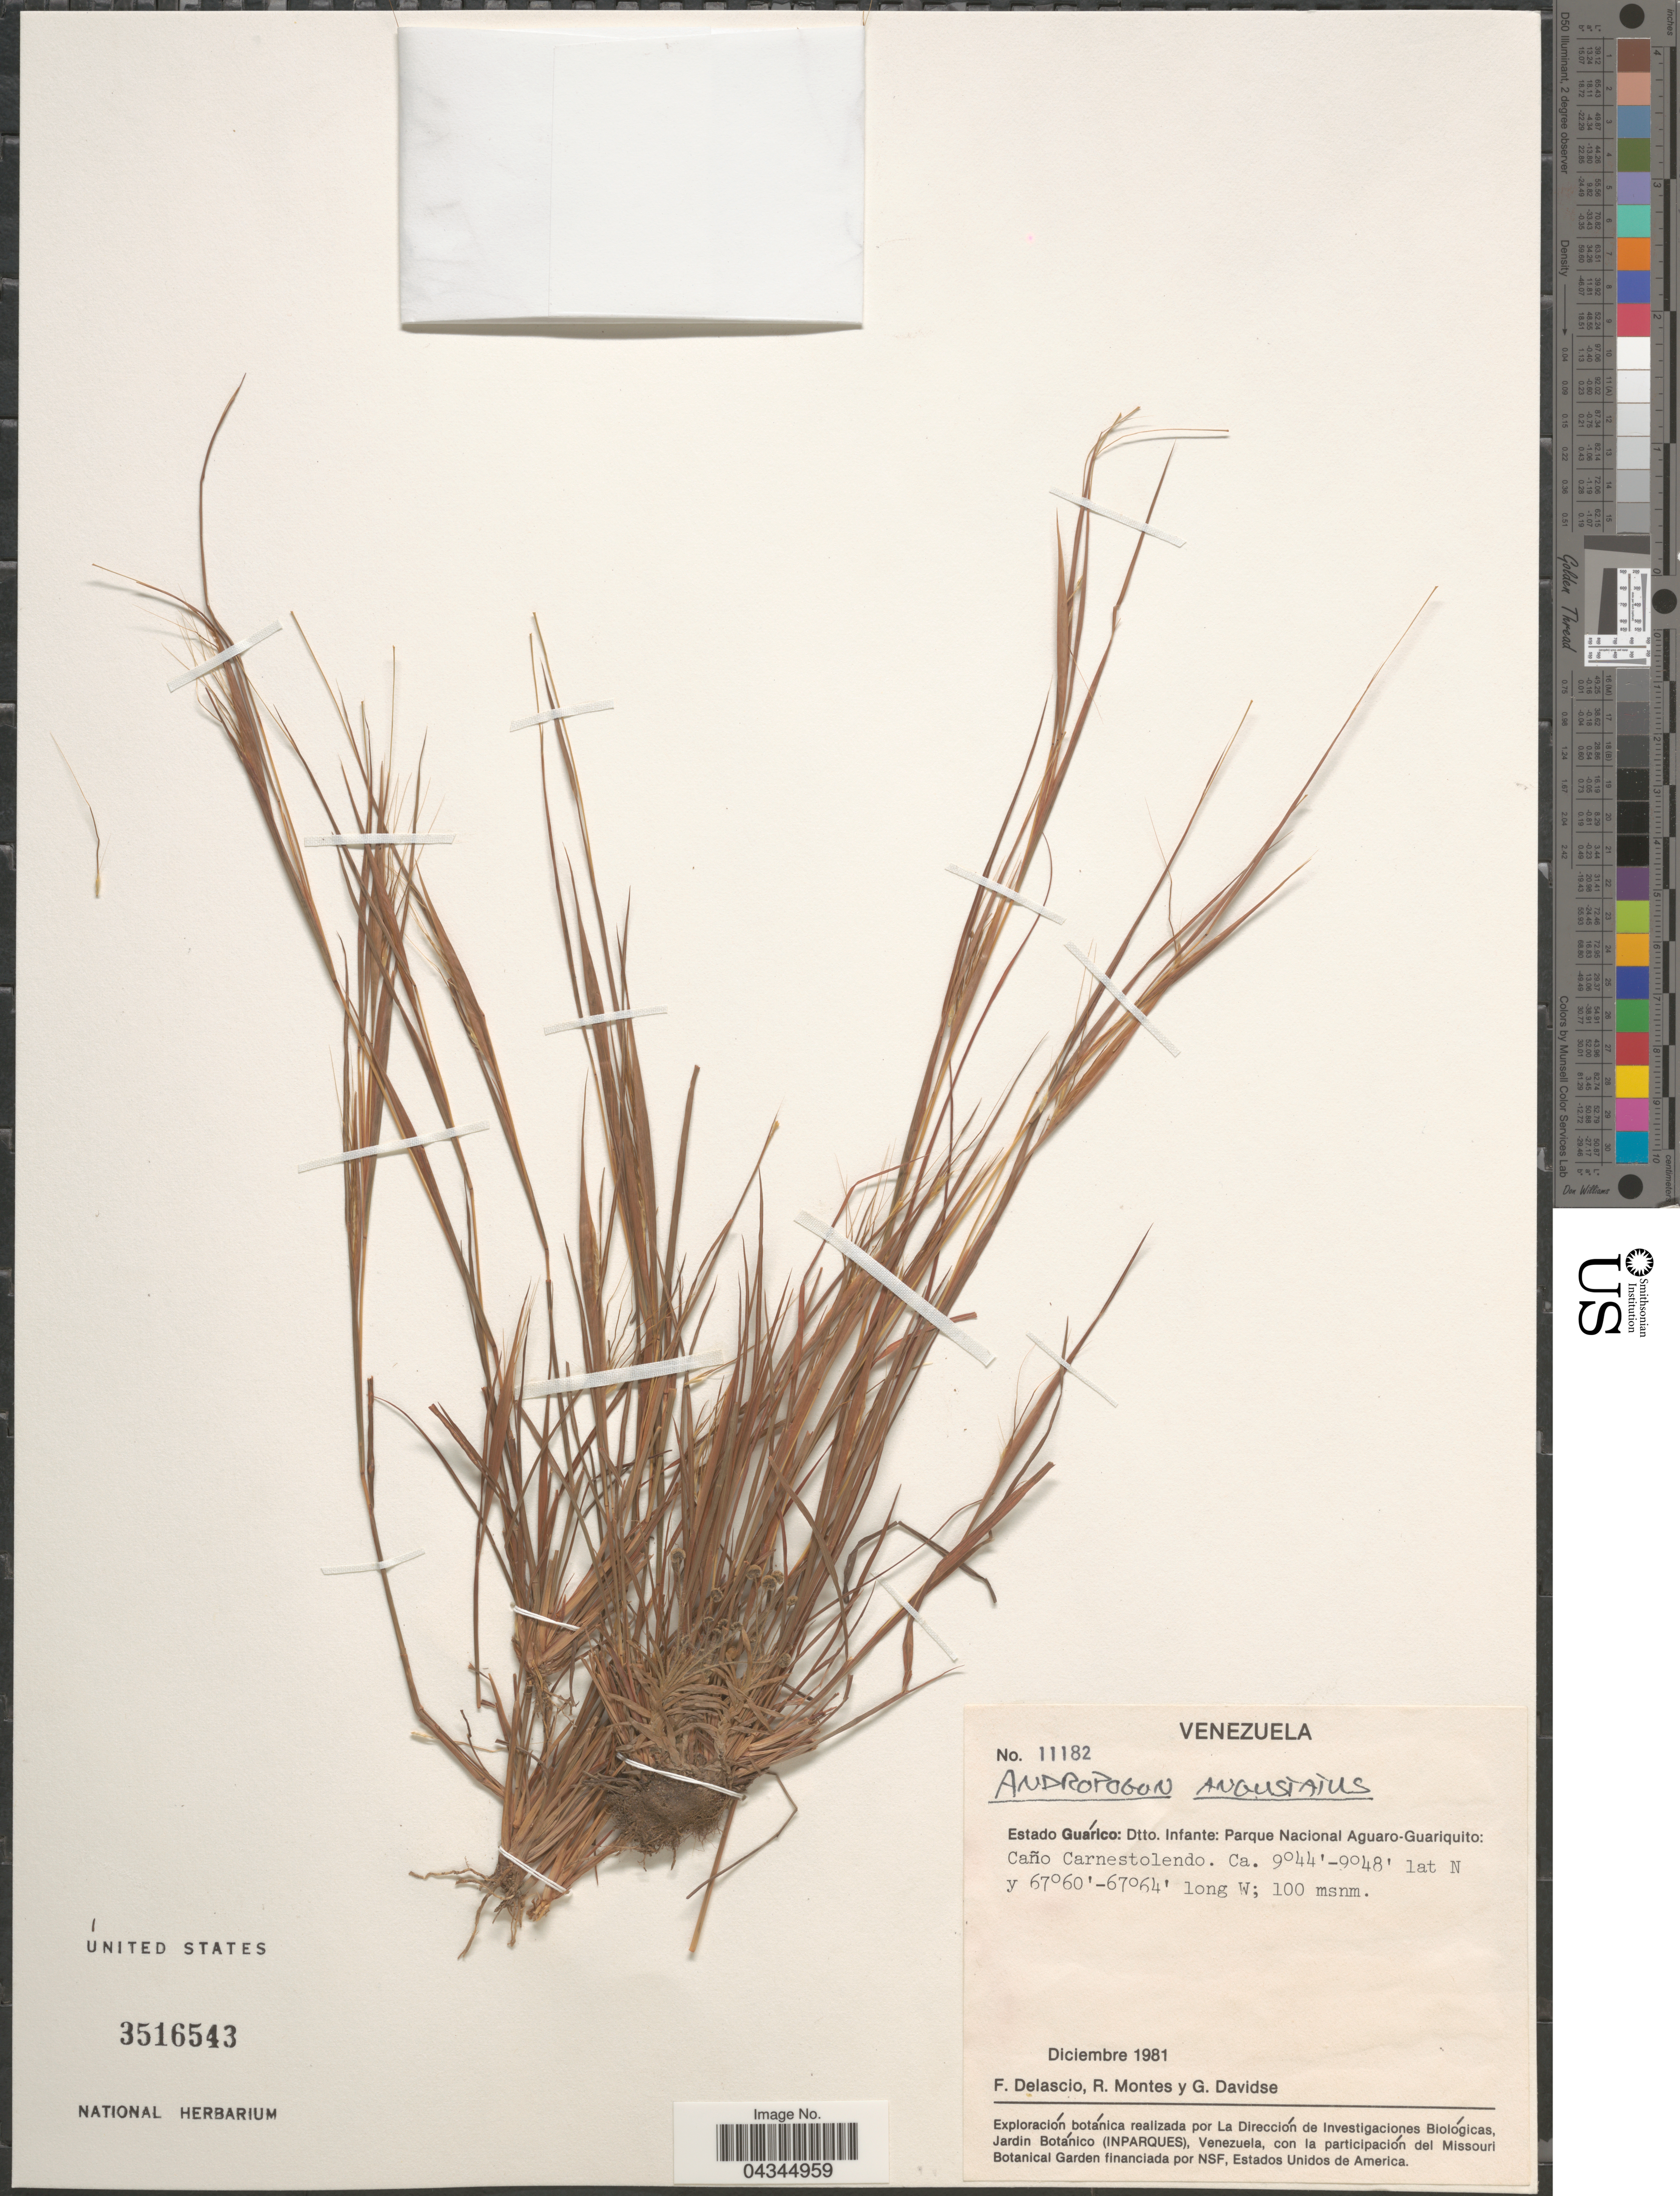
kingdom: Plantae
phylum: Tracheophyta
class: Liliopsida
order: Poales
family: Poaceae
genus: Andropogon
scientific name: Andropogon angustatus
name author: (J. Presl) Steud.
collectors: F. Delascio C., R. Montes & G. Davidse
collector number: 11182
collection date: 1981-12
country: Venezuela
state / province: Guarico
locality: Dtto. Infante: Parque Nacional Aguaro-Guariquito: Caño Carnestolendo. Exploración botánica realizada por La Dirección de Investigaciones Biológicas.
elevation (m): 100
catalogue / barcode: US 3516543